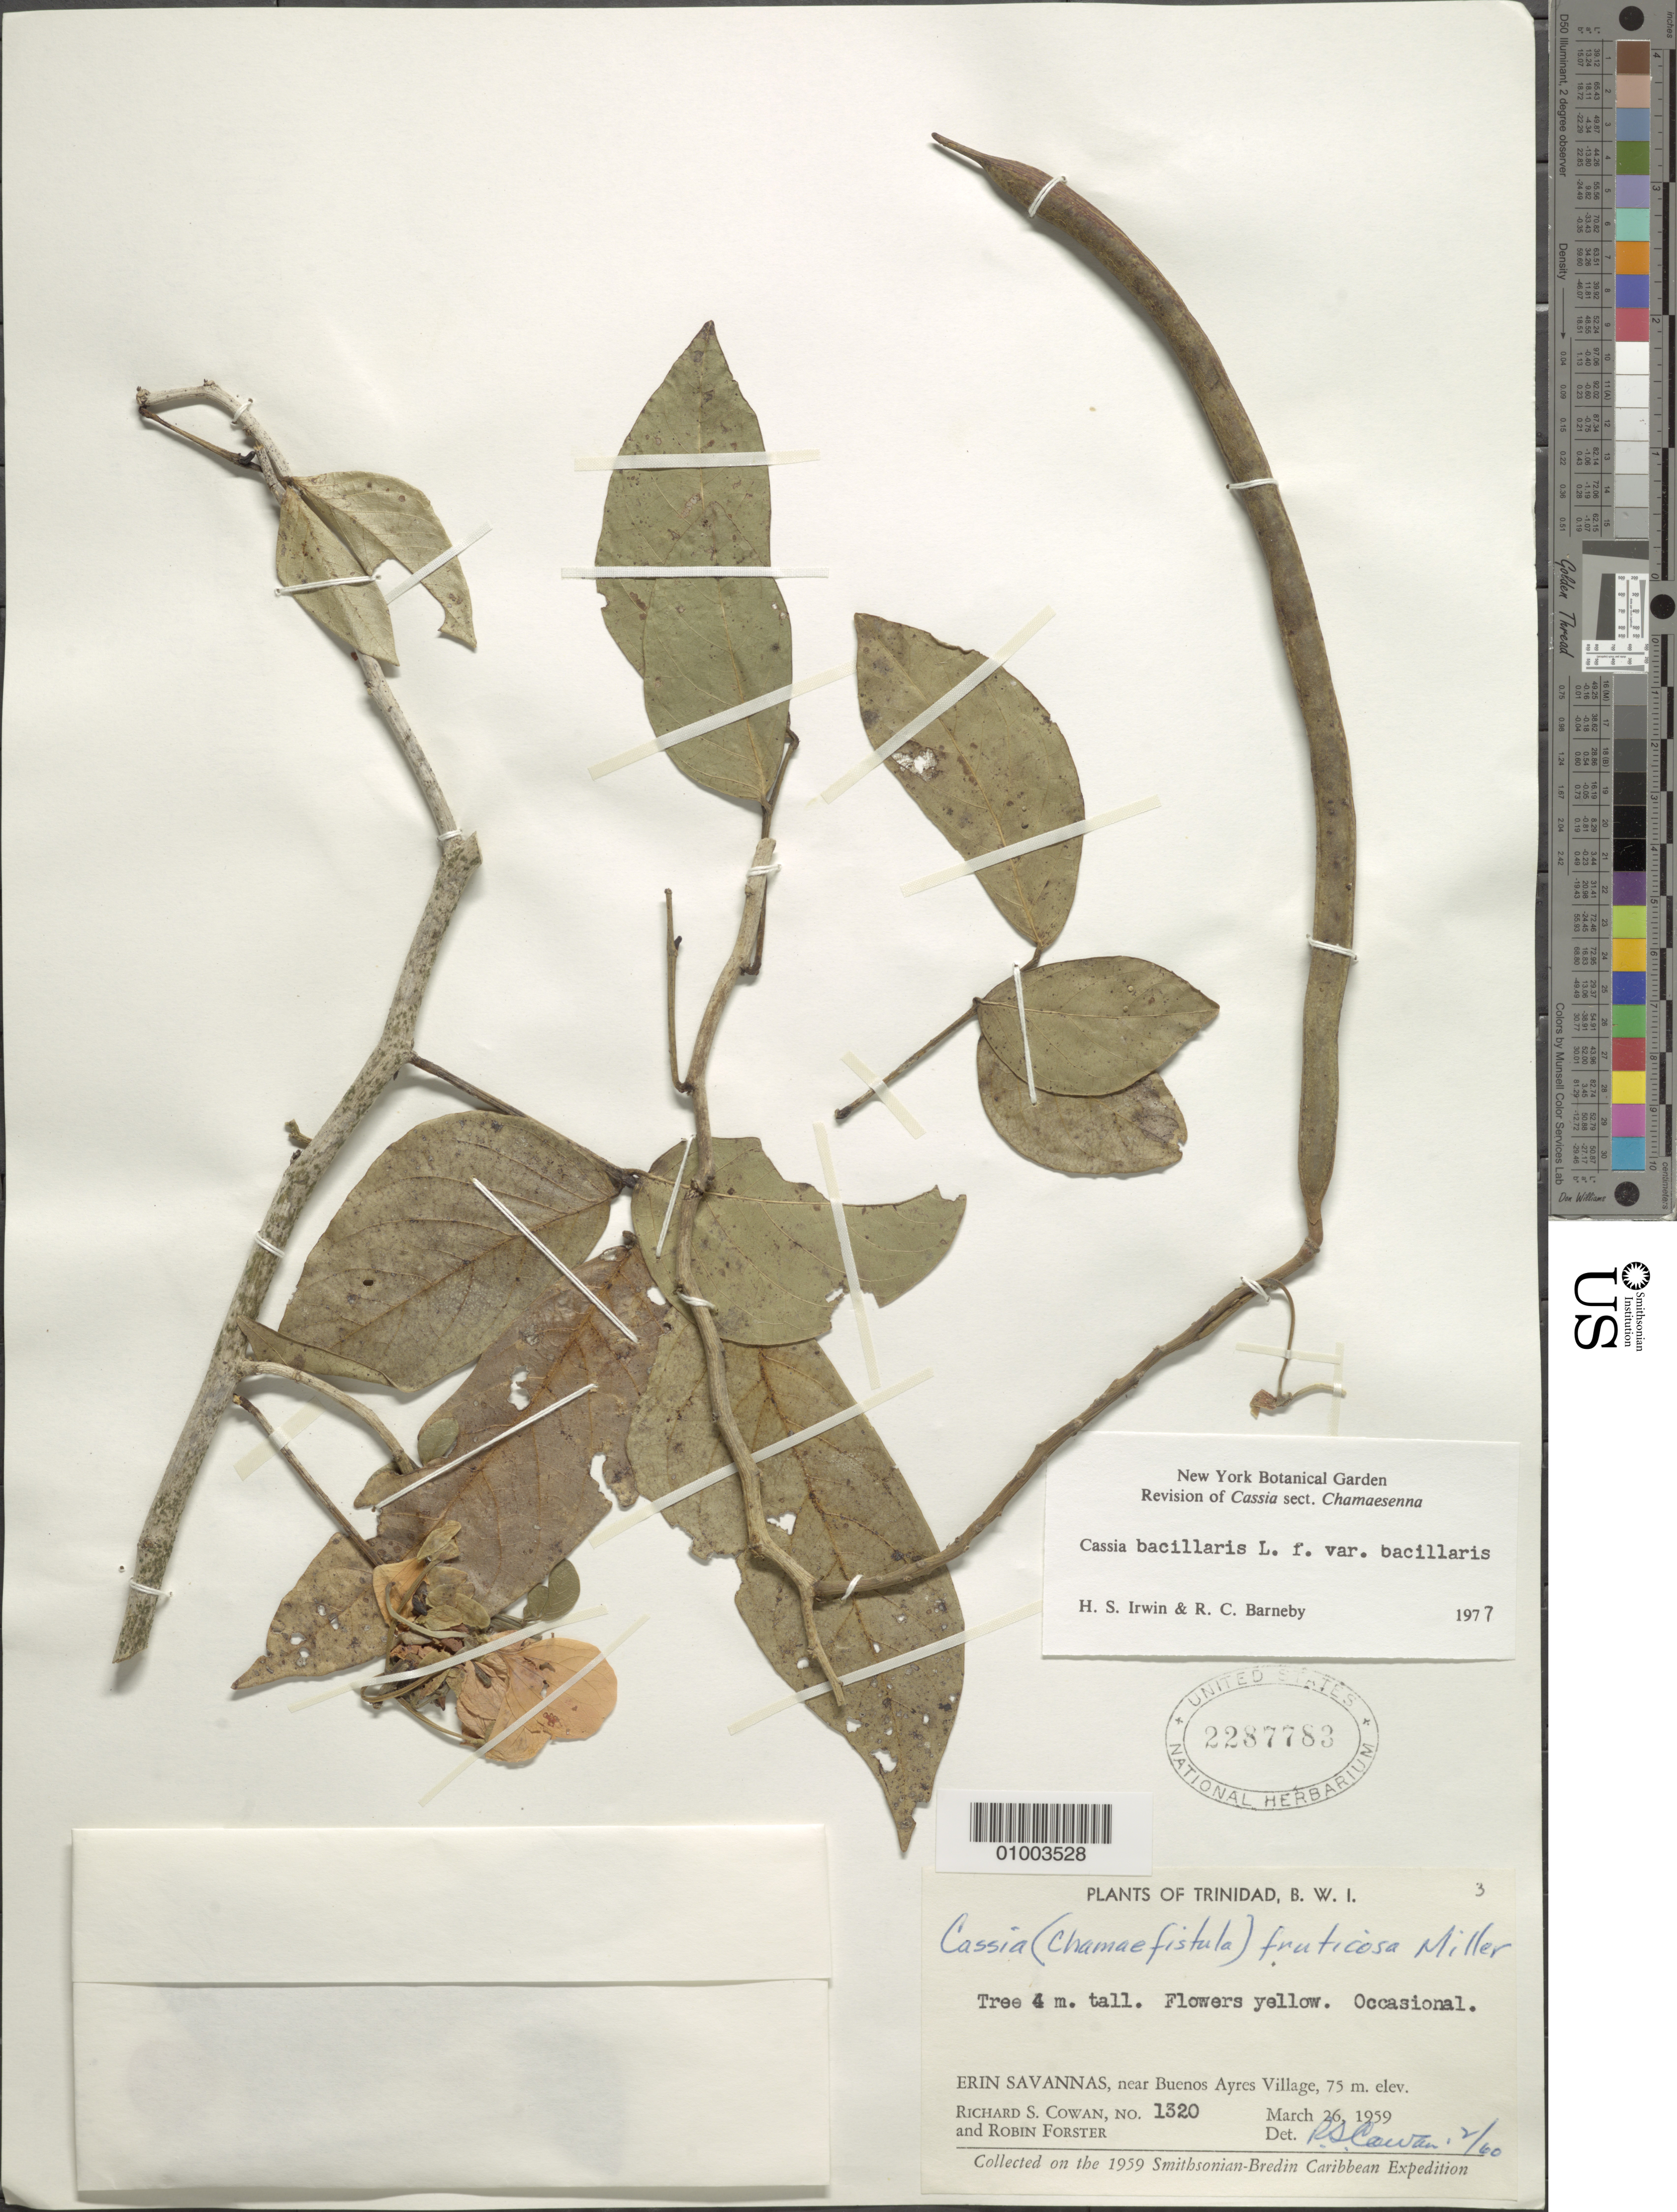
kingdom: Plantae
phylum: Tracheophyta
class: Magnoliopsida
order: Fabales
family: Fabaceae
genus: Senna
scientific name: Senna bacillaris var. bacillaris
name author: (L. f.) H.S. Irwin & Barneby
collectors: R. S. Cowan & R. Forster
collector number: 1320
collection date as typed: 26 Mar 1959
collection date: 1959-03-26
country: Trinidad and Tobago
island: Trinidad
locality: Tree 4 m tall. Flowers yellow. Occasional.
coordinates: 0 N, 0 E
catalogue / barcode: US 2287783